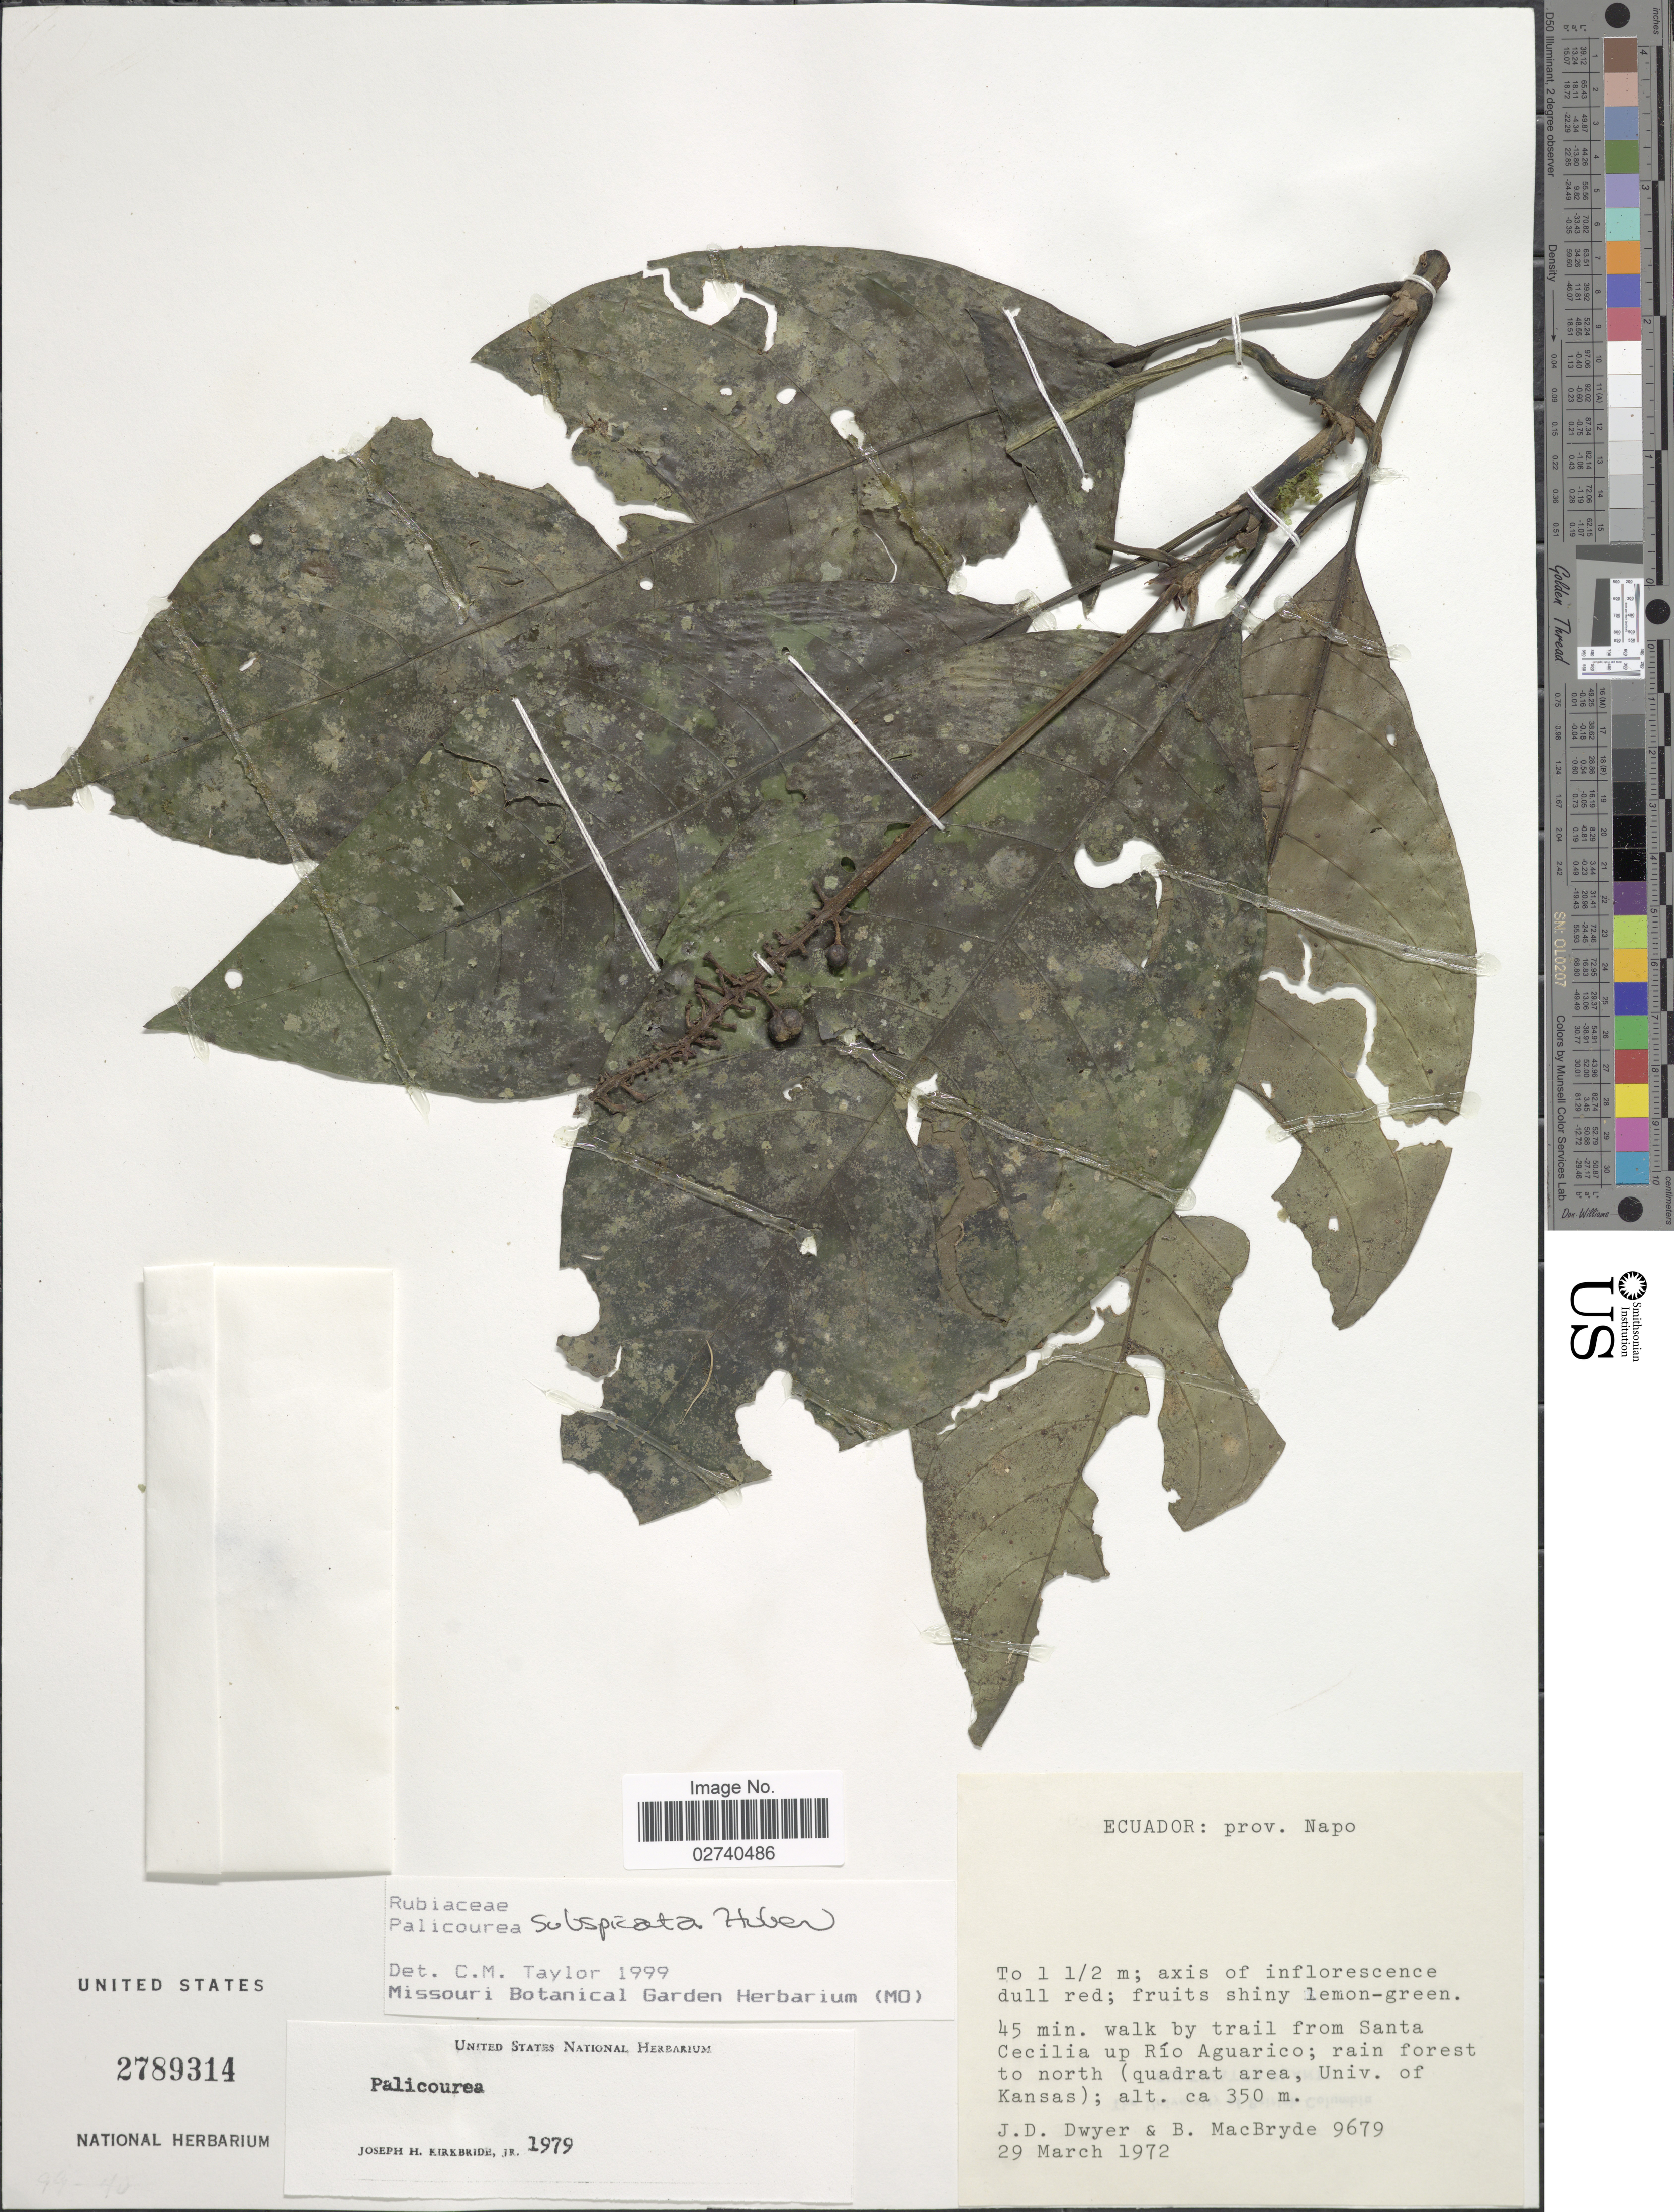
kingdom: Plantae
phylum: Tracheophyta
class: Magnoliopsida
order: Gentianales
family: Rubiaceae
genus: Palicourea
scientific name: Palicourea subspicata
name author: Huber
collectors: J. D. Dwyer & B. MacBryde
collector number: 9679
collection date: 1972-03-29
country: Ecuador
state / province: Napo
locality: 45 min. walk by trail from Santa Cecilia up Rio Aguarico; rain forest to north (quadret area, Univ. of Kansas)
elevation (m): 350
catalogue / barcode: US 2789314